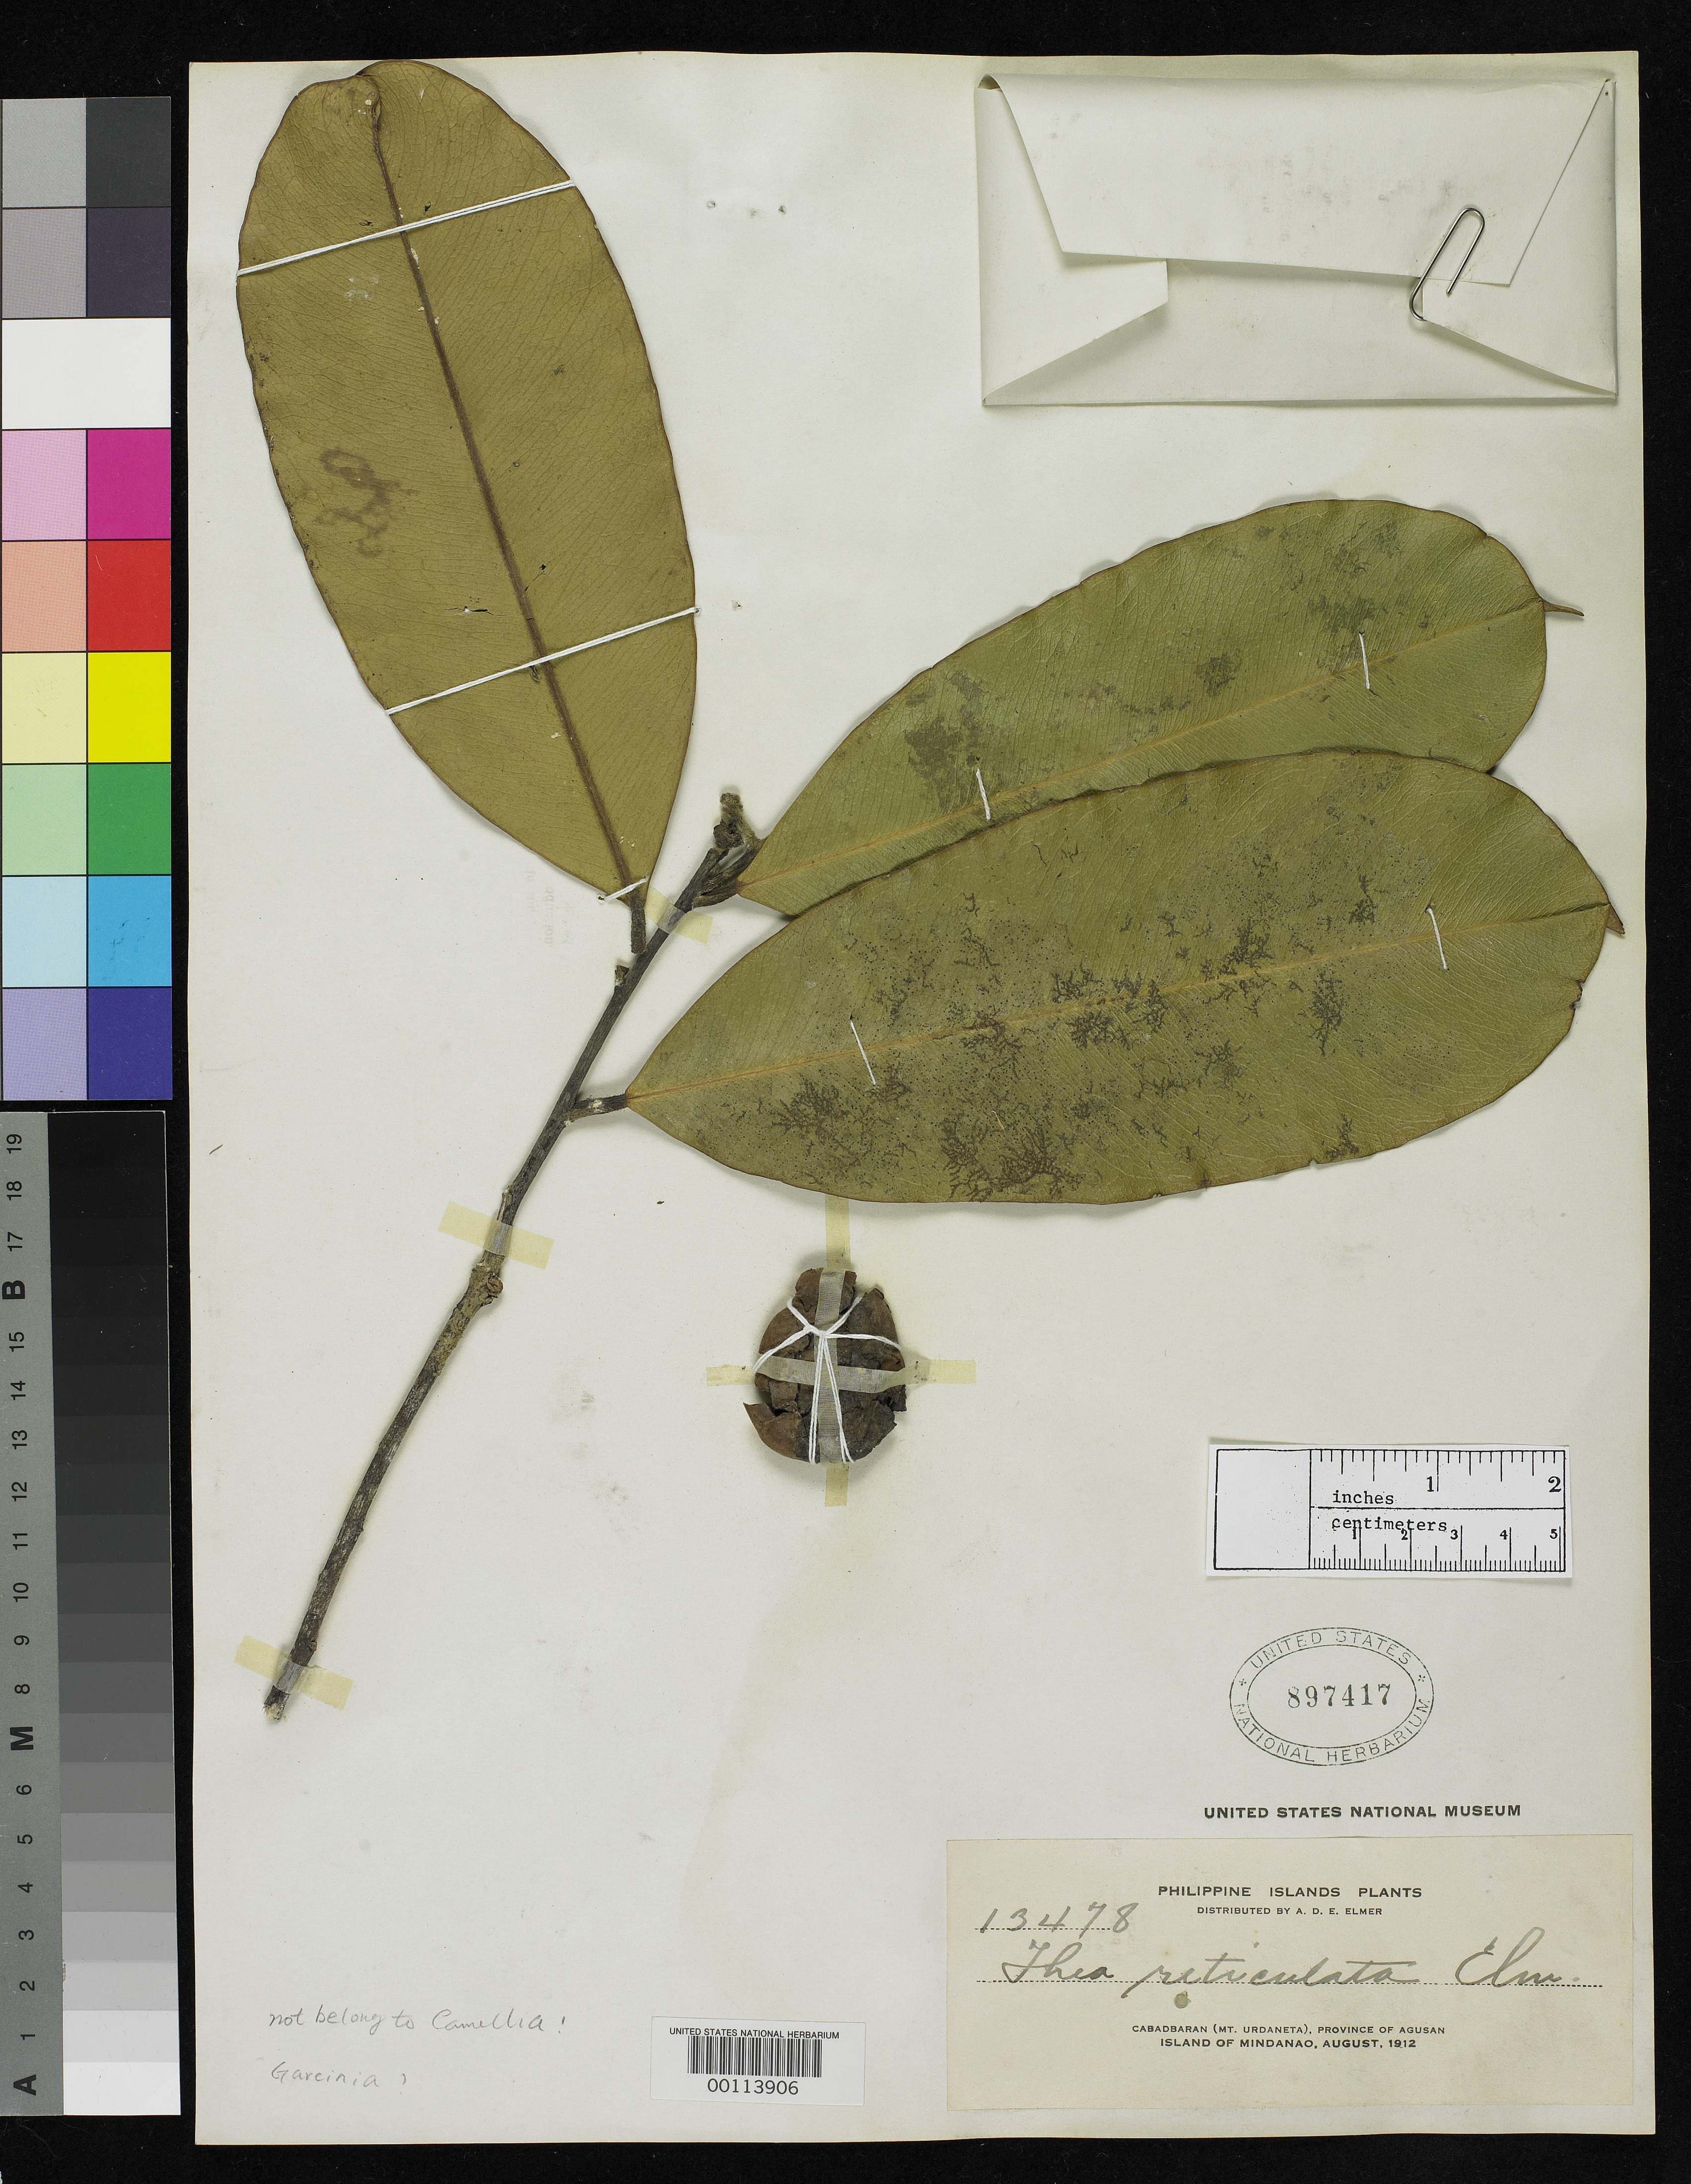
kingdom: Plantae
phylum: Tracheophyta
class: Magnoliopsida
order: Ericales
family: Theaceae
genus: Thea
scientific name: Thea reticulata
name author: Elmer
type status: Isotype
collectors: A. D. E. Elmer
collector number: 13478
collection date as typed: Aug 1912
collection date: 1912-08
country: Philippines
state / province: Caraga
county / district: Agusan del Norte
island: Mindanao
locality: Cabadbaran, Mt. Urdaneta, Duros Peak.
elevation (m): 914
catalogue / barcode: US 897417